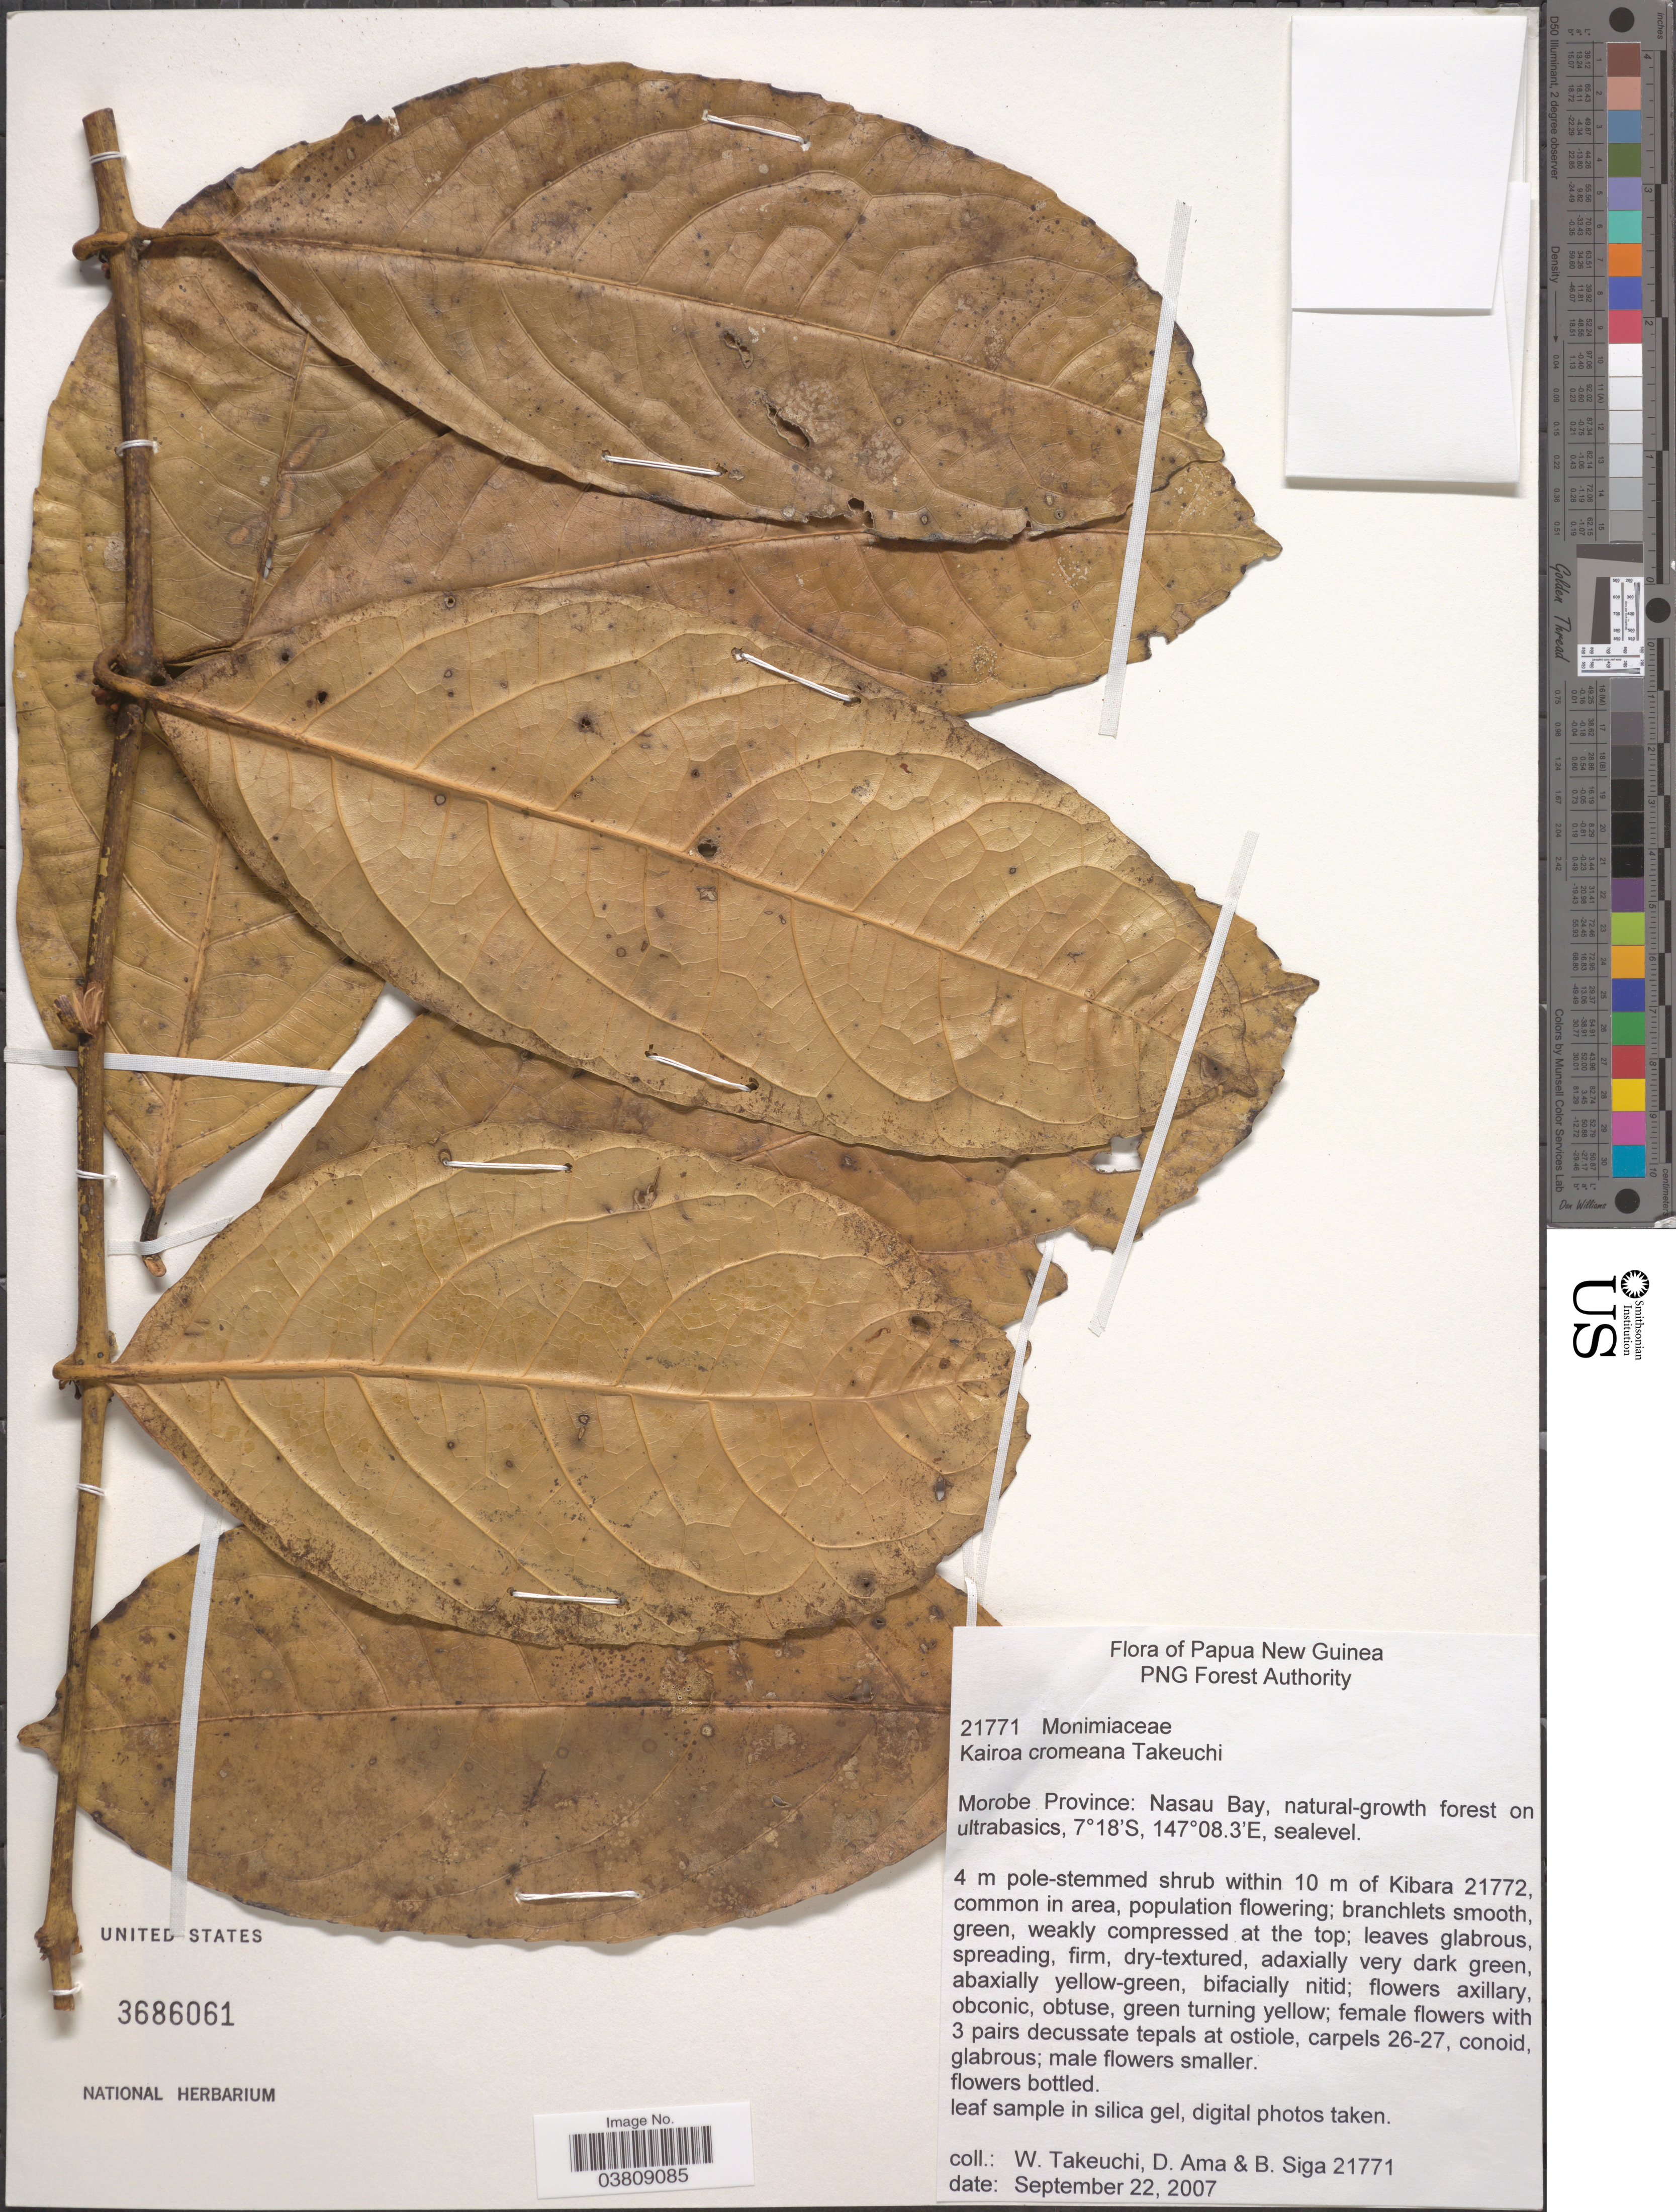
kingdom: Plantae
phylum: Tracheophyta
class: Magnoliopsida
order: Laurales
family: Monimiaceae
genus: Kairoa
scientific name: Kairoa cromeana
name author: W.N. Takeuchi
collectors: W. Takeuchi, D. Ama & B. Siga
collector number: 21771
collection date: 2007-09-22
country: Papua New Guinea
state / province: Morobe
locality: Nasau Bay, natural-growth forest on ultrabasics.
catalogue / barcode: US 3686061